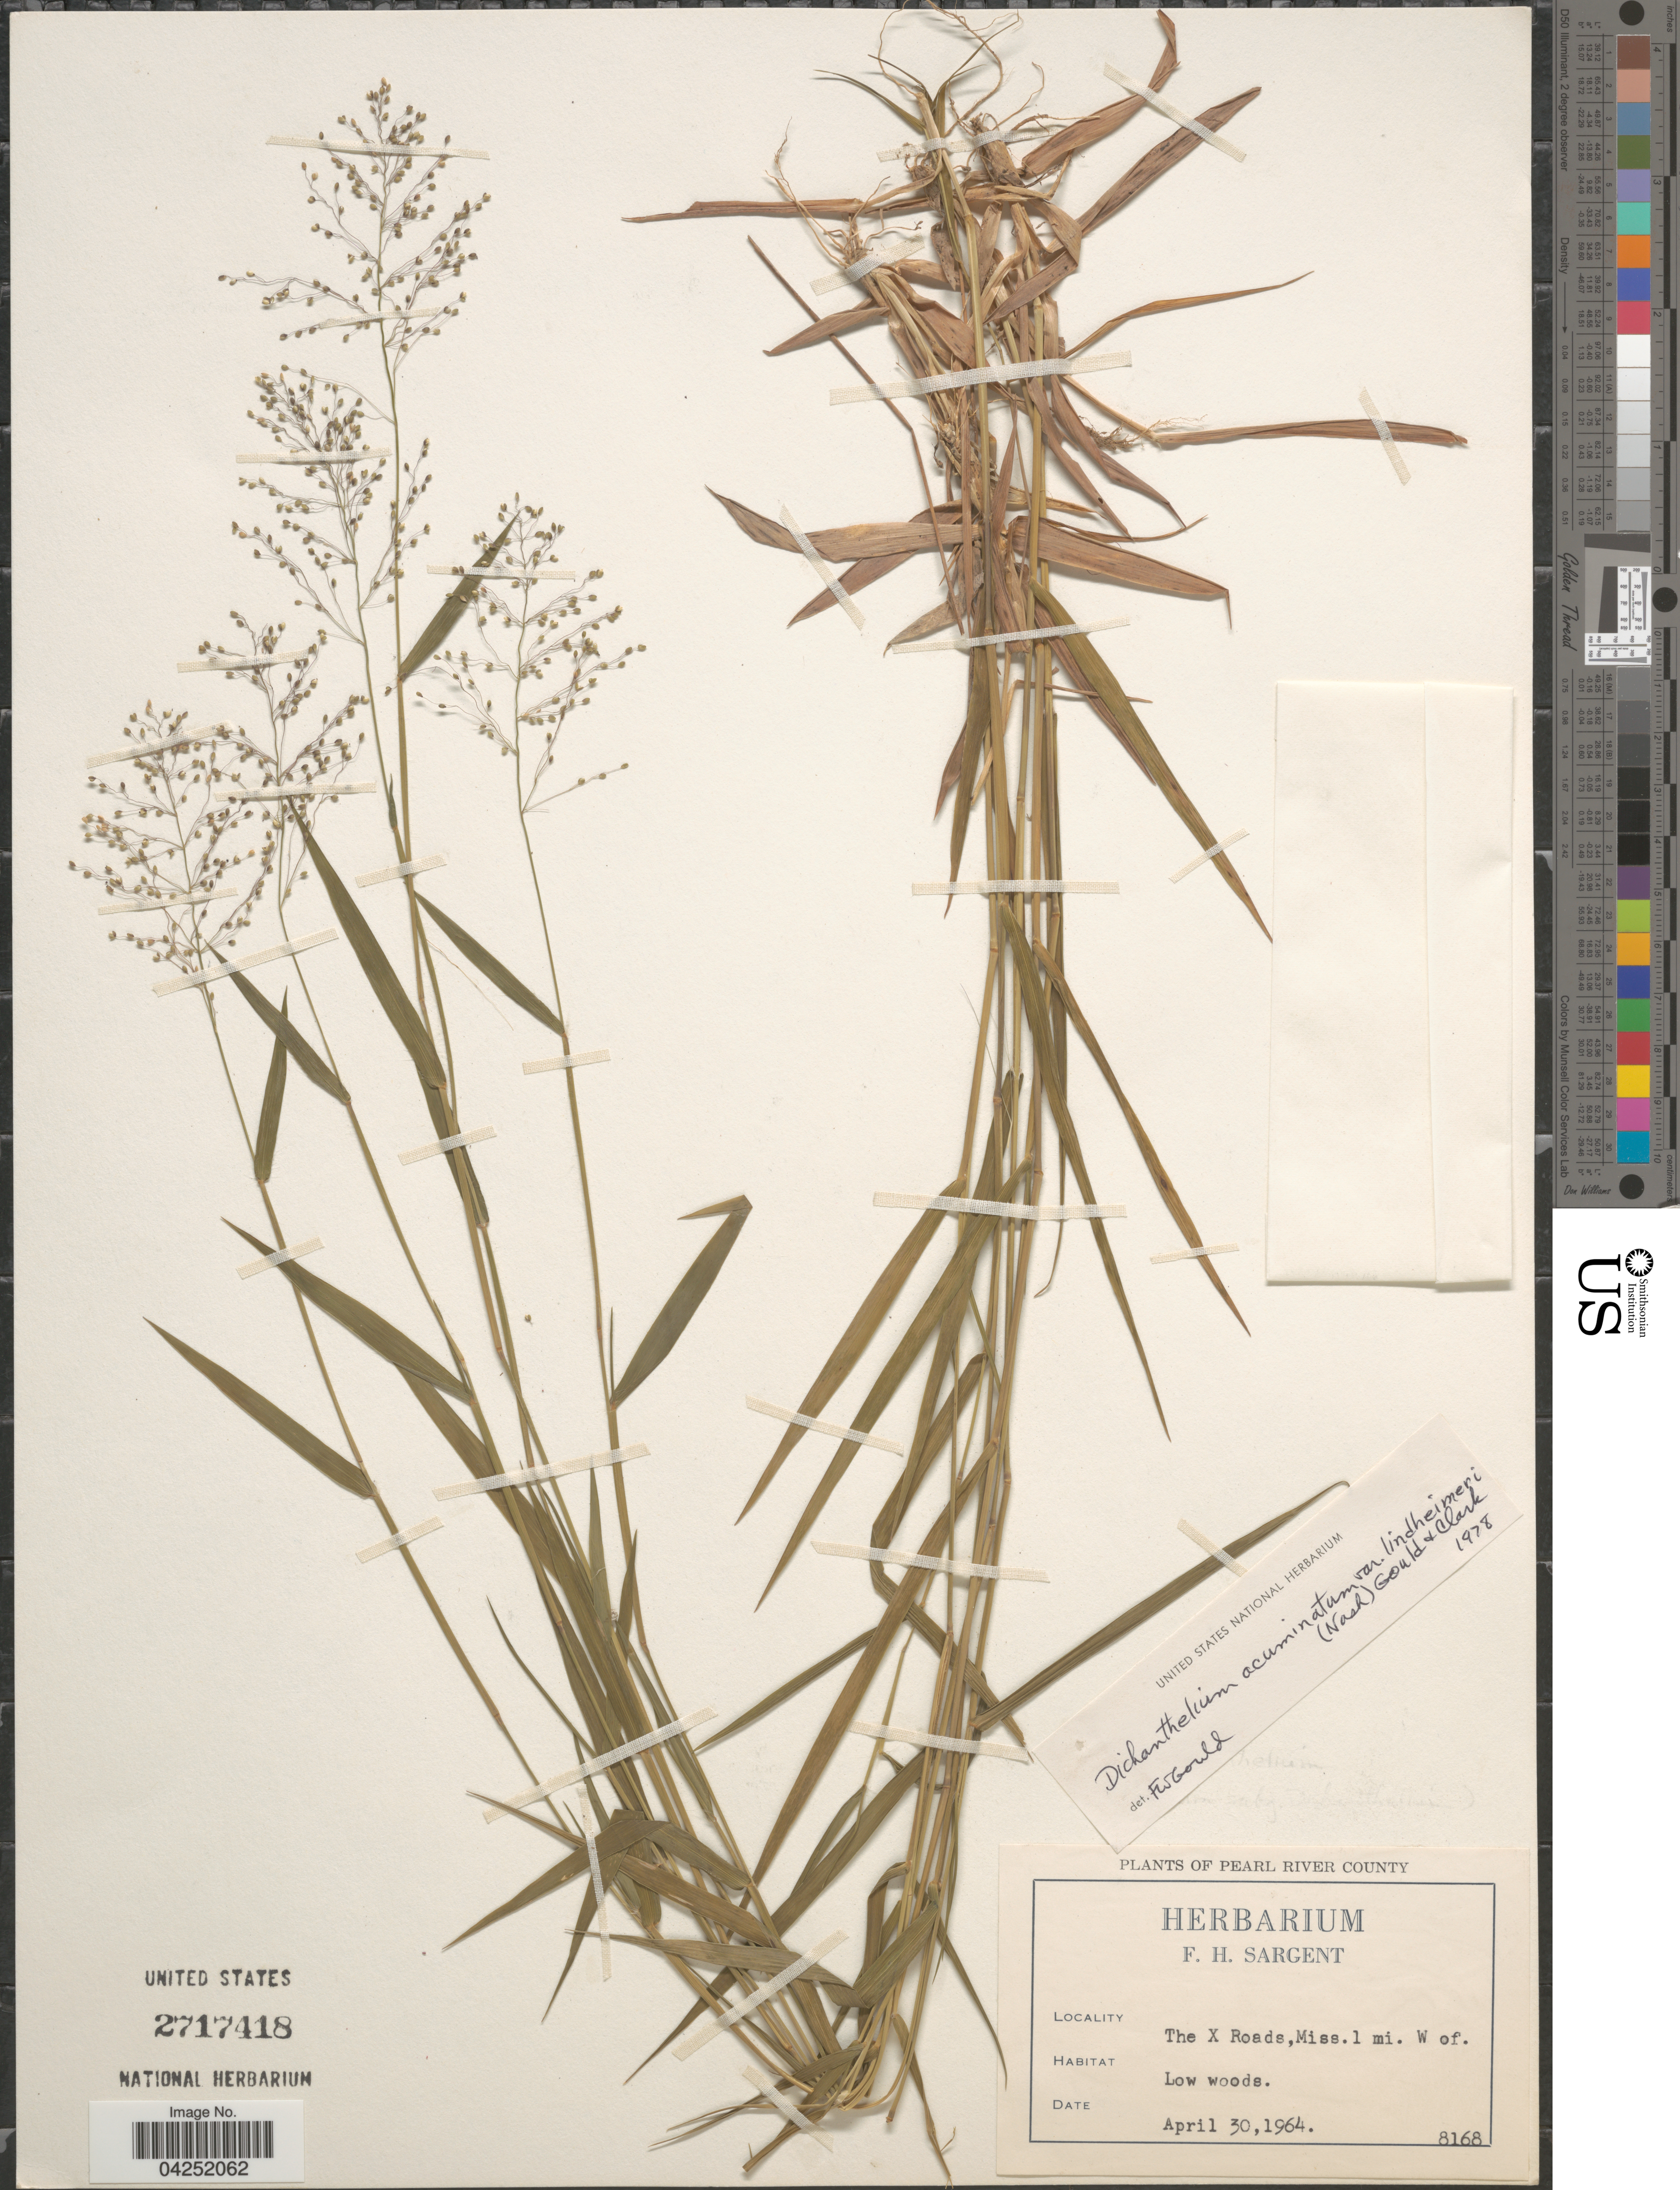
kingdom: Plantae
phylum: Tracheophyta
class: Liliopsida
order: Poales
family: Poaceae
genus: Dichanthelium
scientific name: Dichanthelium acuminatum var. lindheimeri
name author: (Nash) Gould & C.A. Clark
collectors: Ex herb. F. H. Sargent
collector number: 8168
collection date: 1964-04-30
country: United States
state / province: Mississippi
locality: Pearl River County. The [Foreign script] Roads, 1 mi. W of. Low woods.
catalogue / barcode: US 2717418